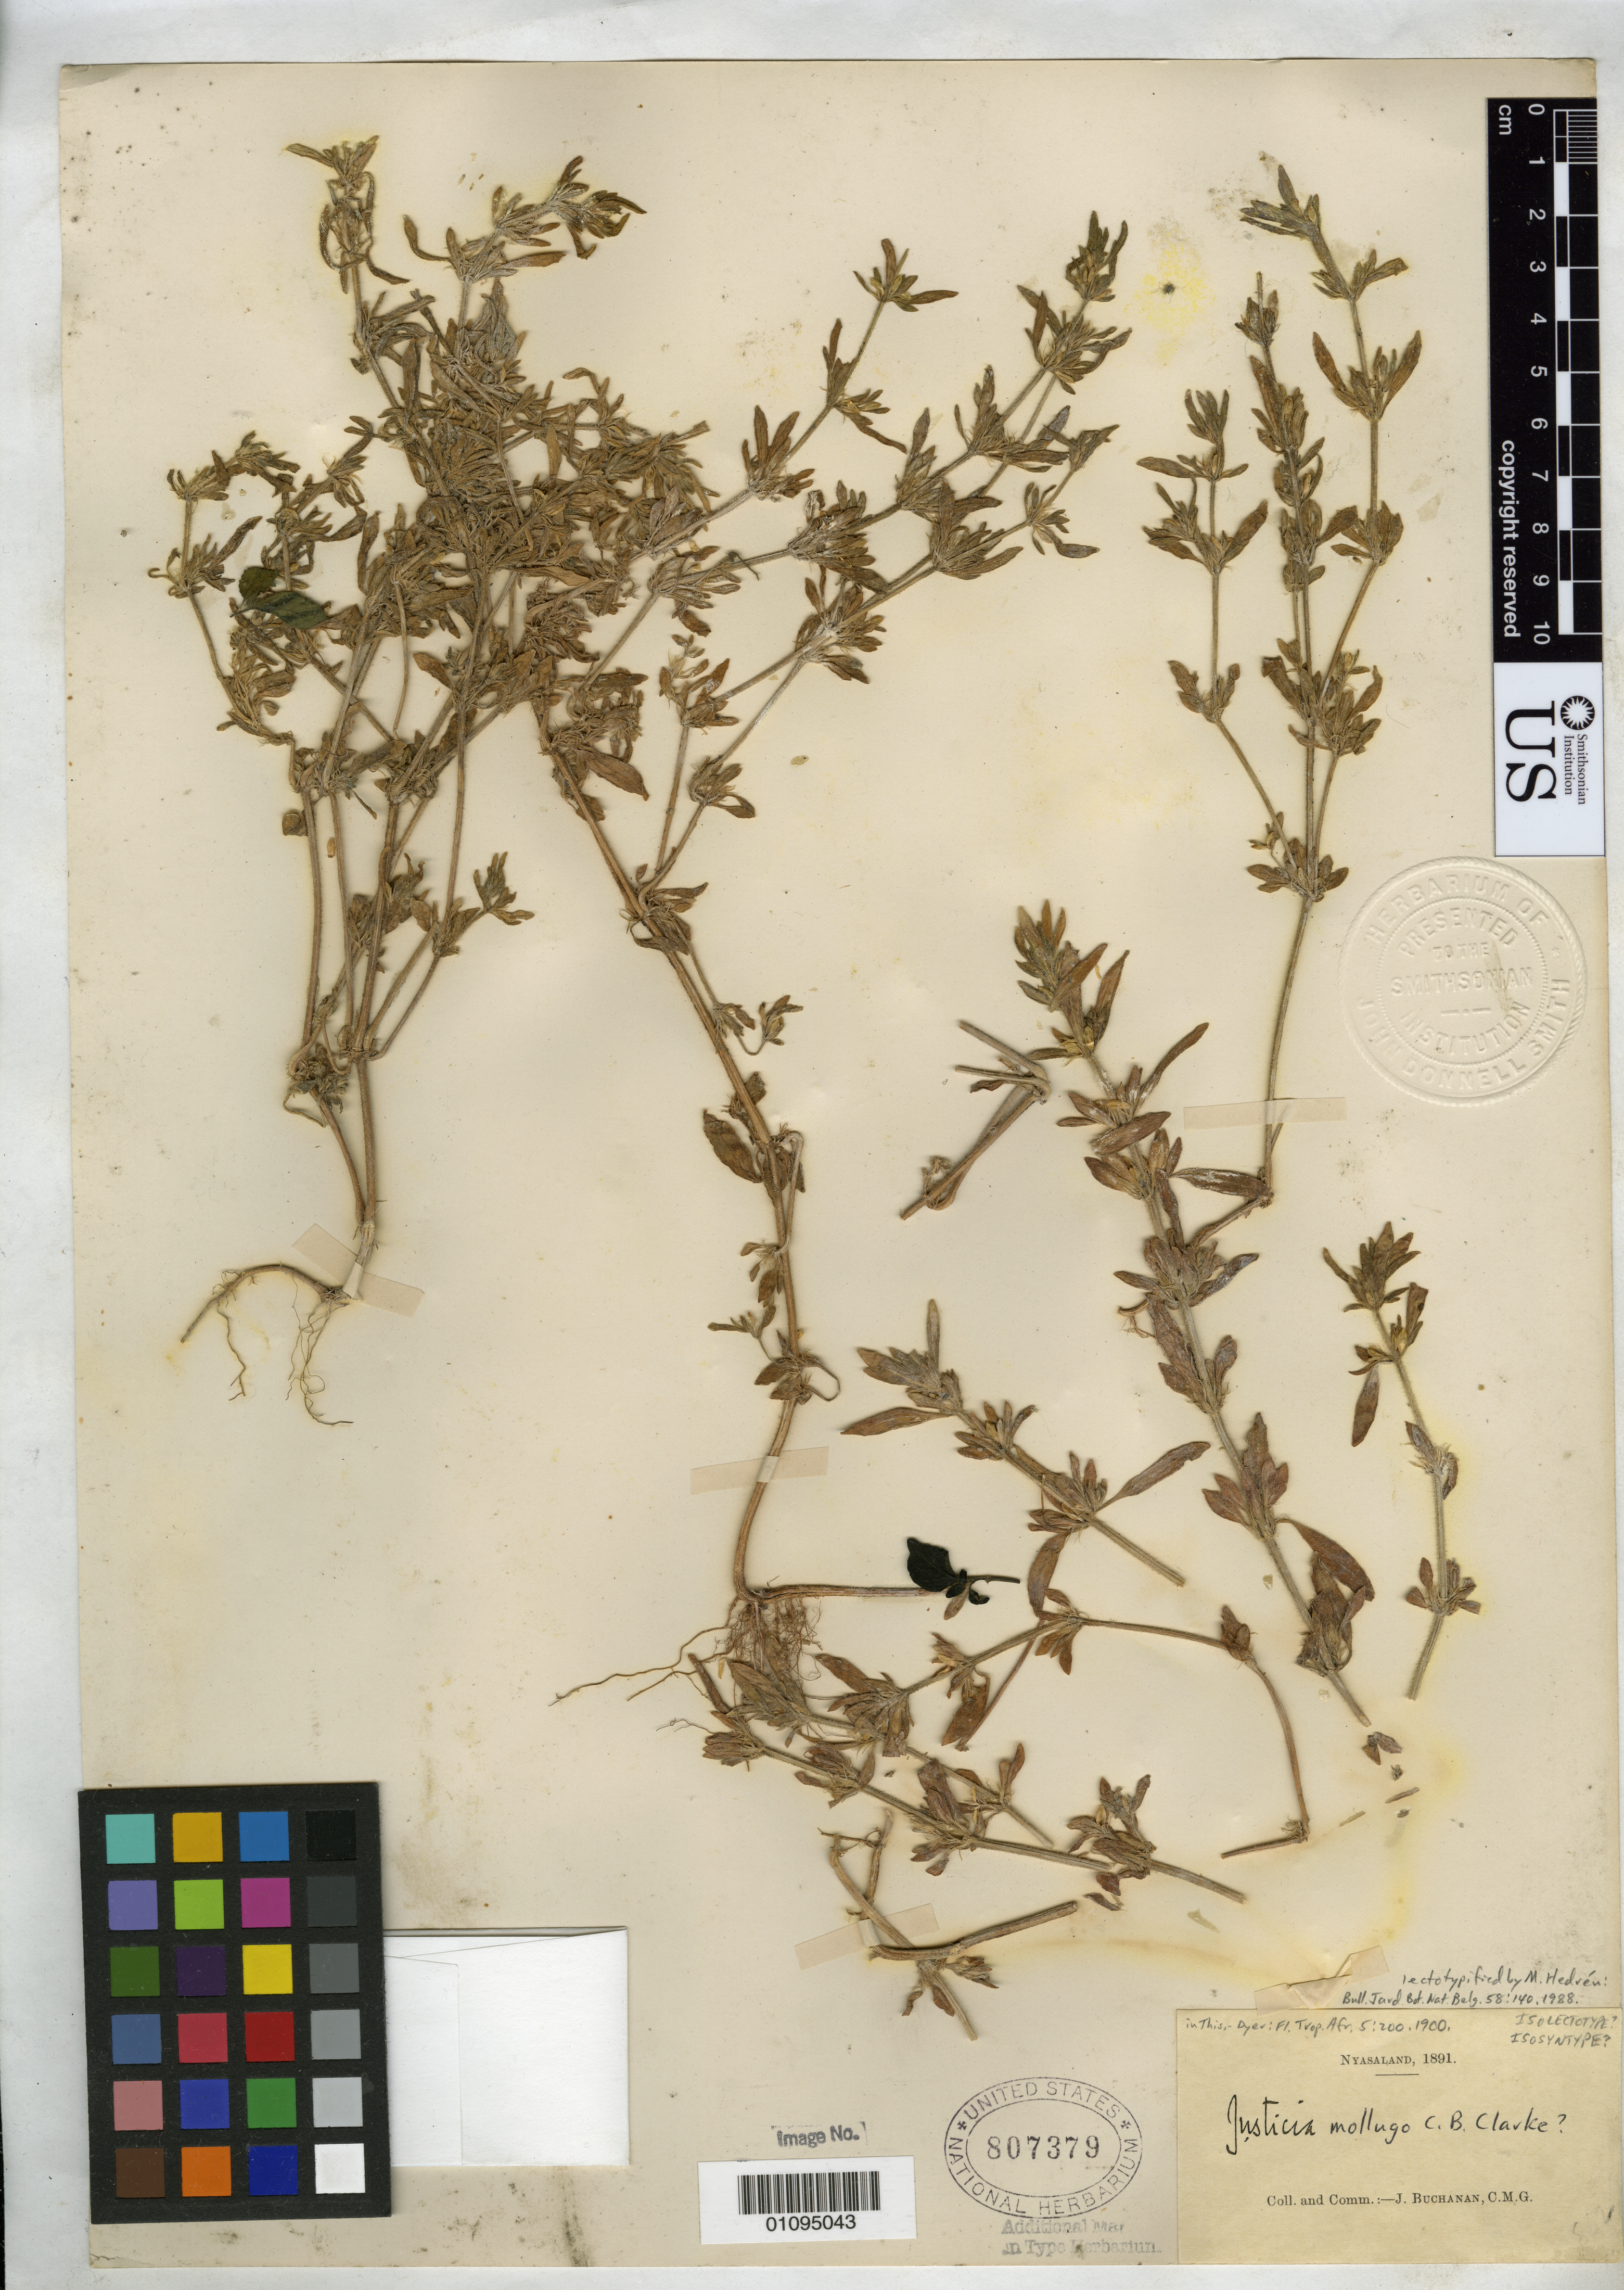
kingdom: Plantae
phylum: Tracheophyta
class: Magnoliopsida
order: Lamiales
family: Acanthaceae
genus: Justicia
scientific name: Justicia mollugo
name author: C.B. Clarke in Dyer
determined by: Smith, Stephen F., (US), NMNH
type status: Isolectotype; Type Collection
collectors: J. Buchanan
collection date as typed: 1891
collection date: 1891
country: Malawi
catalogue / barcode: US 807379